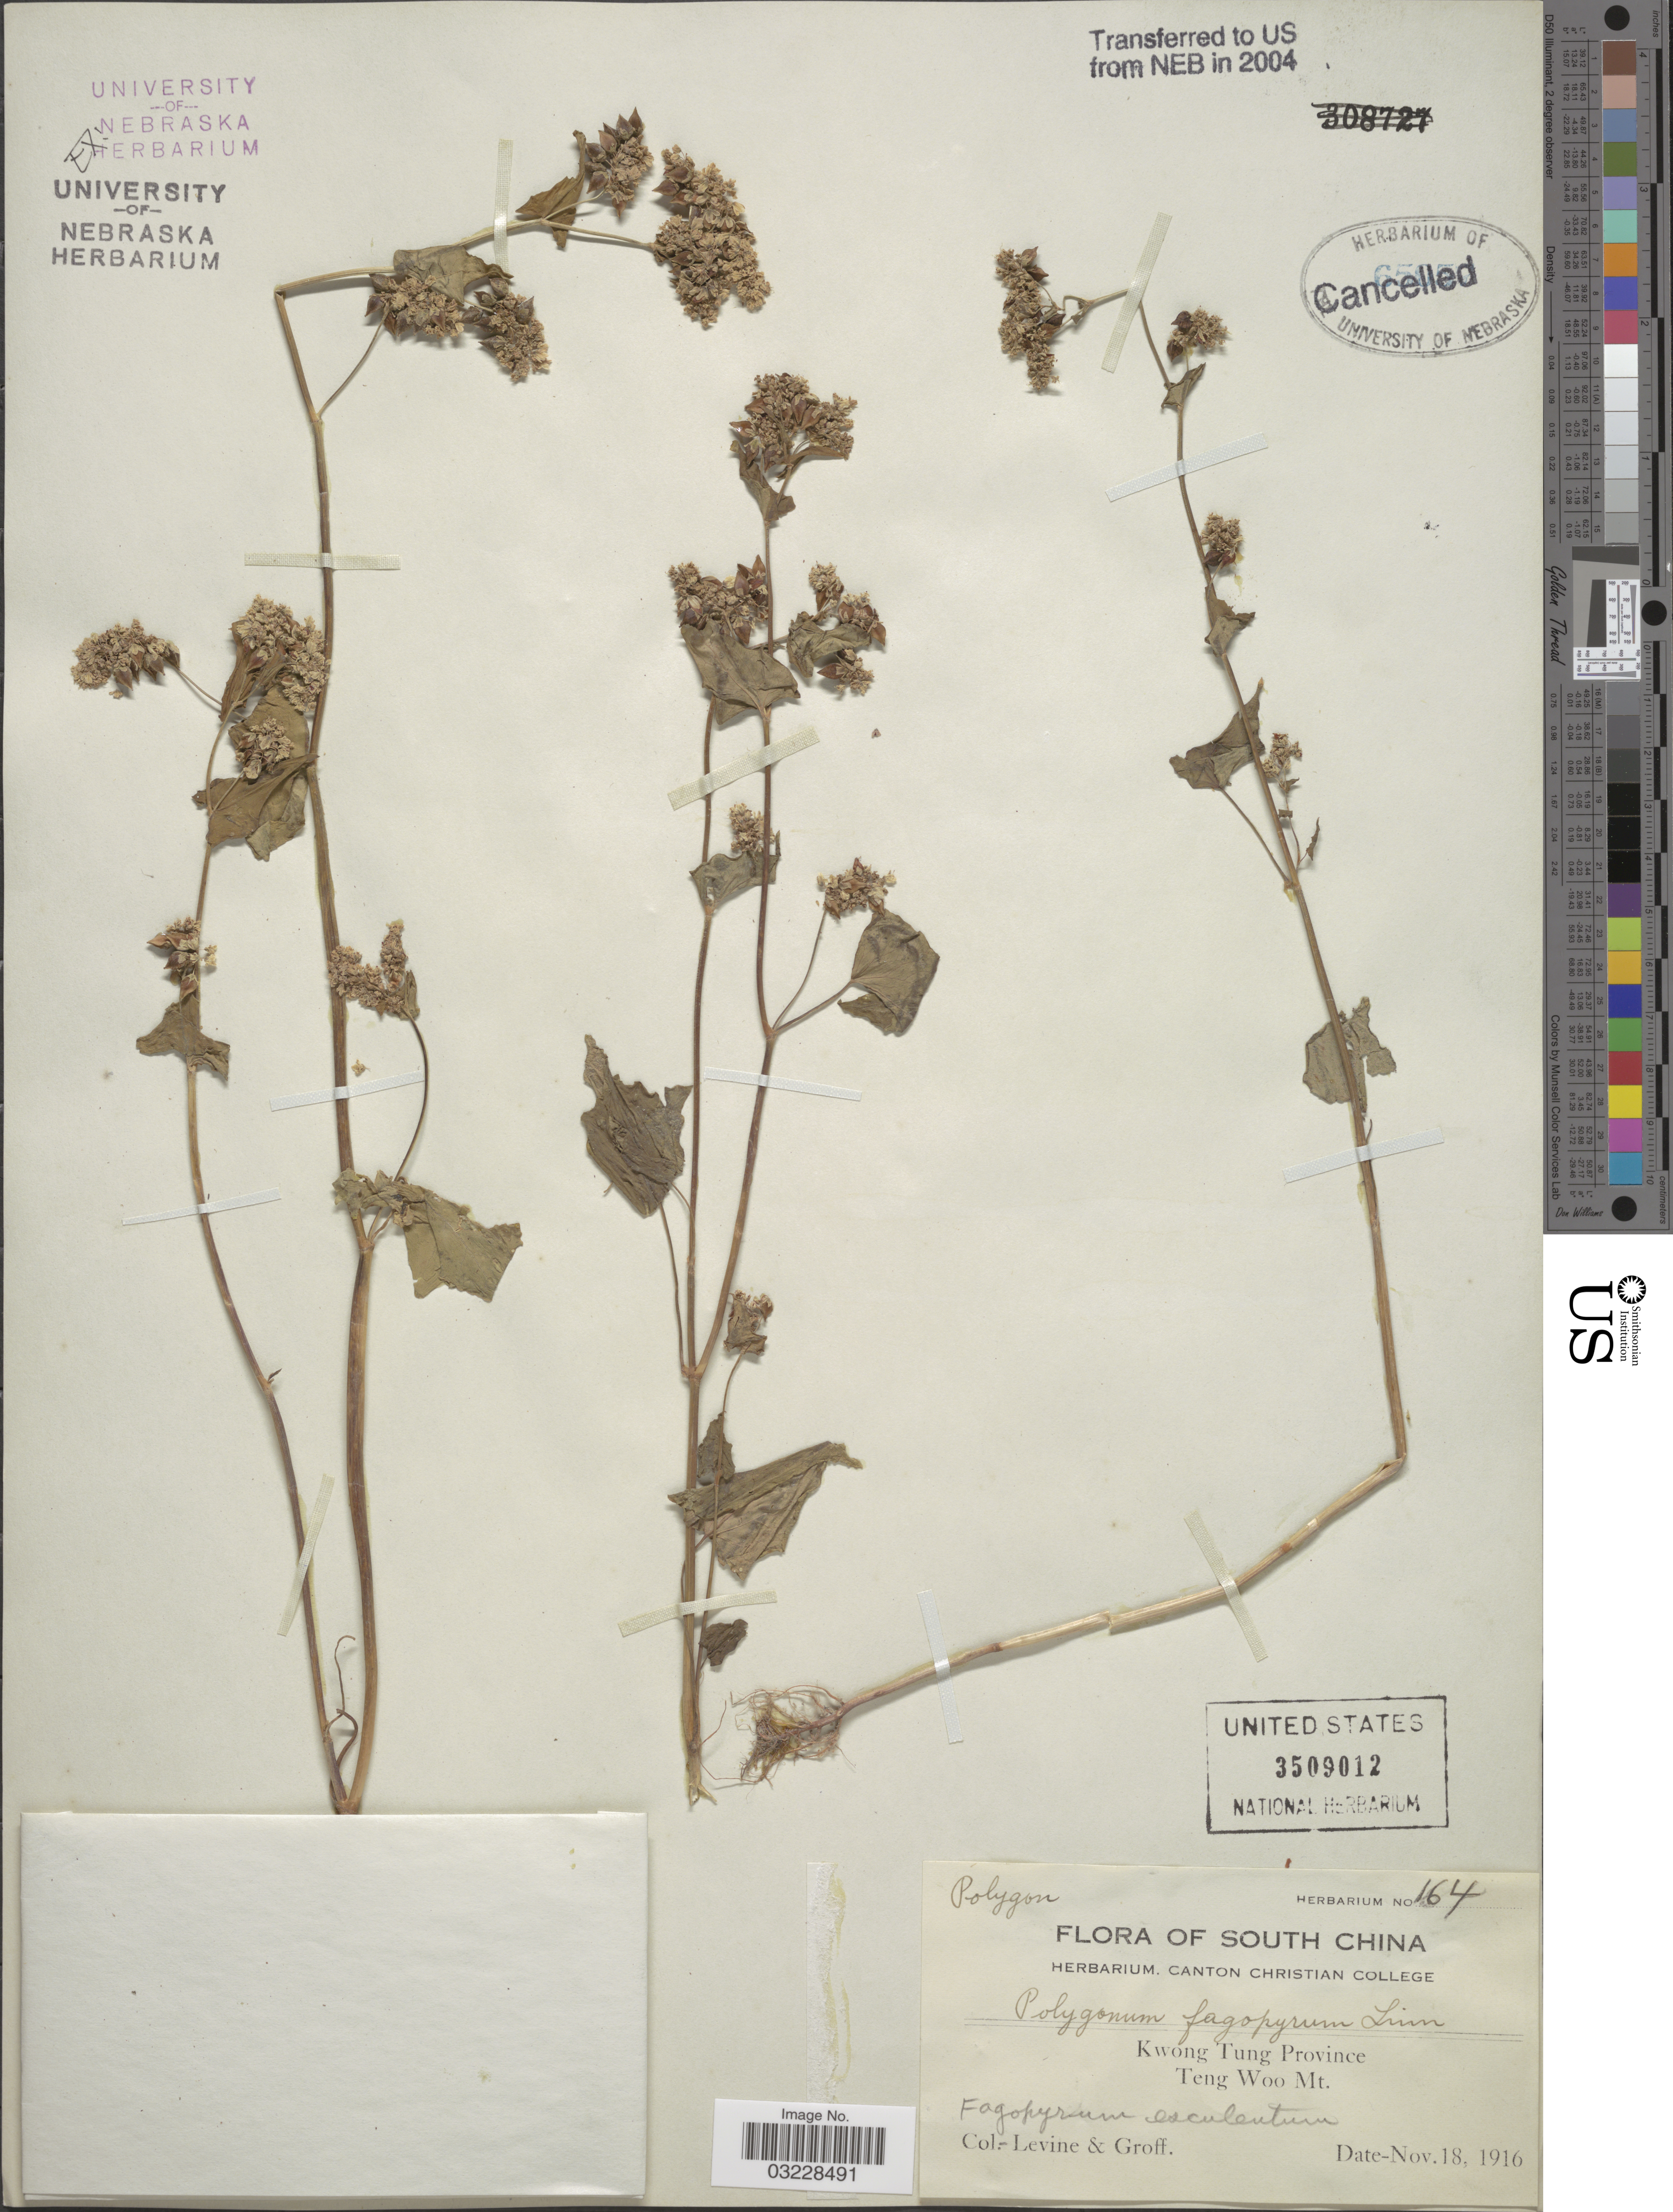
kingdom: Plantae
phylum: Tracheophyta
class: Magnoliopsida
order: Caryophyllales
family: Polygonaceae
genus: Polygonum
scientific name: Polygonum fagopyrum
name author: L.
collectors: -. Levine & -- Groff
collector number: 164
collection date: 1916-11-18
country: China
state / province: Guangdong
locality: South China. Kwong Tung Province. Teng Woo Mt.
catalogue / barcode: US 3509012